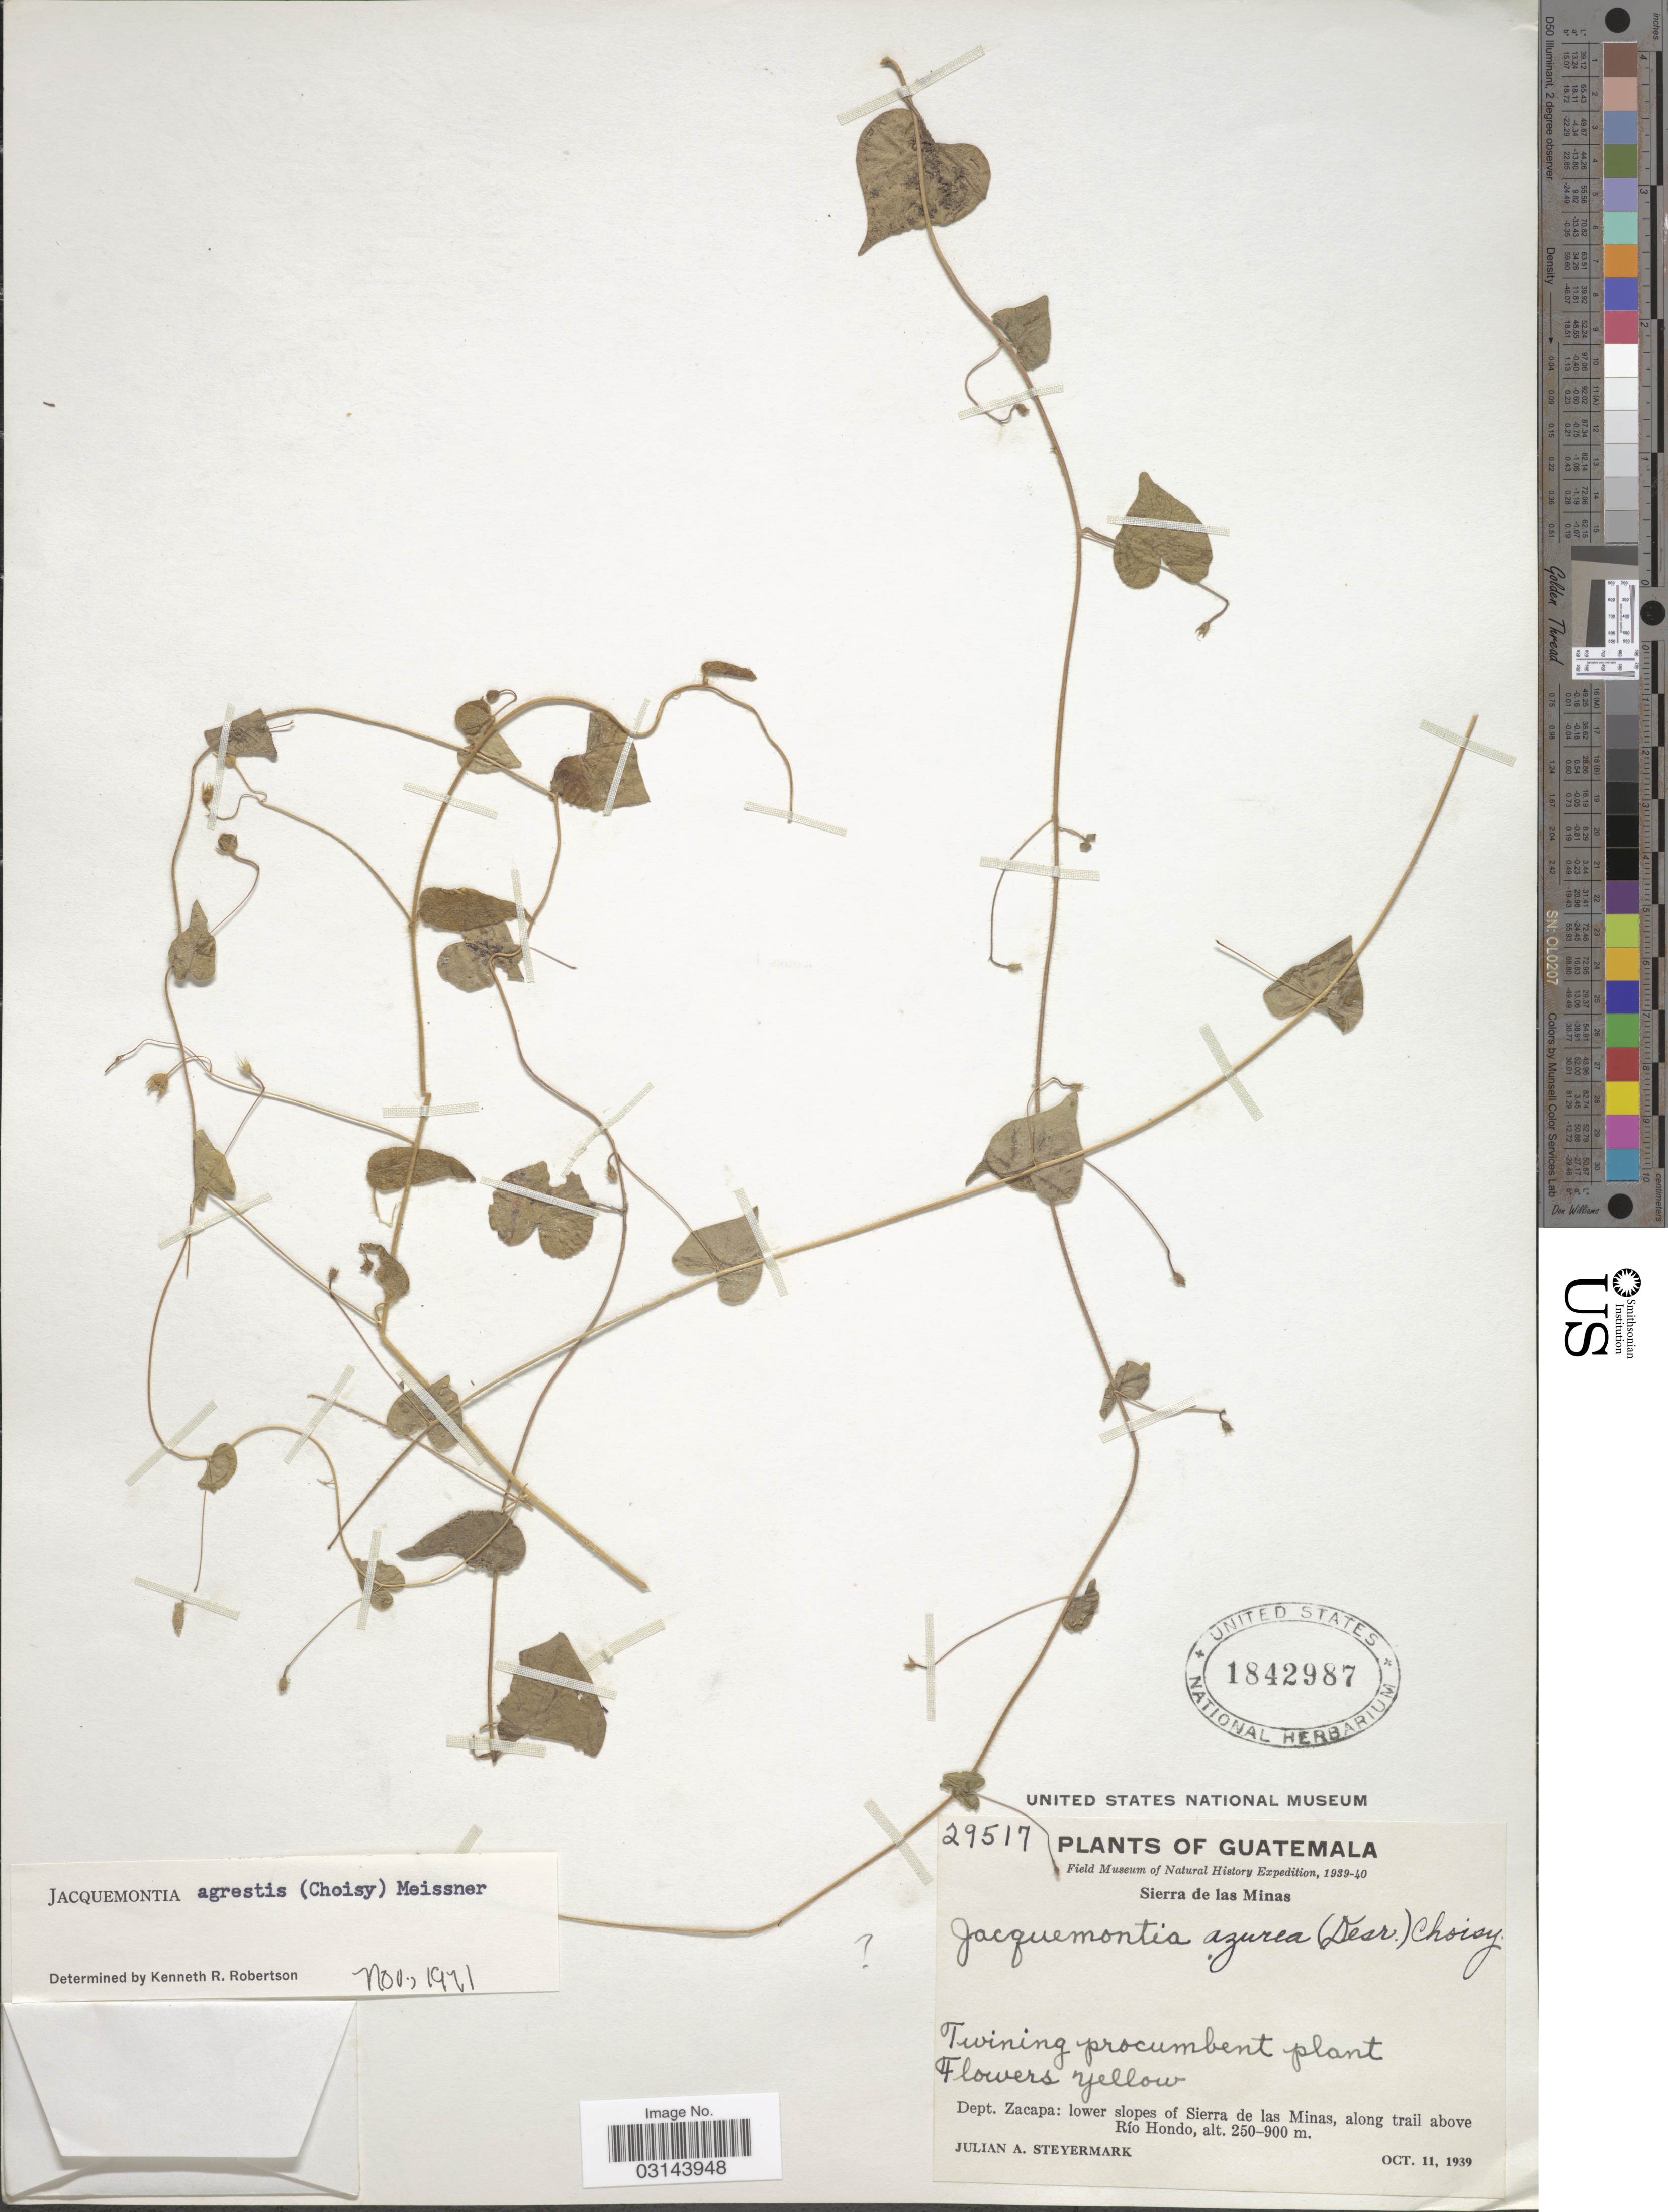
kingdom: Plantae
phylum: Tracheophyta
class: Magnoliopsida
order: Solanales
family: Convolvulaceae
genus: Jacquemontia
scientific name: Jacquemontia agrestis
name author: (Mart. ex Choisy) Meisn.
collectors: J. Steyermark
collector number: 29517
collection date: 1939-10-11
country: Guatemala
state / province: Zacapa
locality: Sierra de las Minas. Dept. Zacapa: lower slopes of Sierra de las Minas, along trail above Río Hondo.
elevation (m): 250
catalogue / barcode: US 1842987